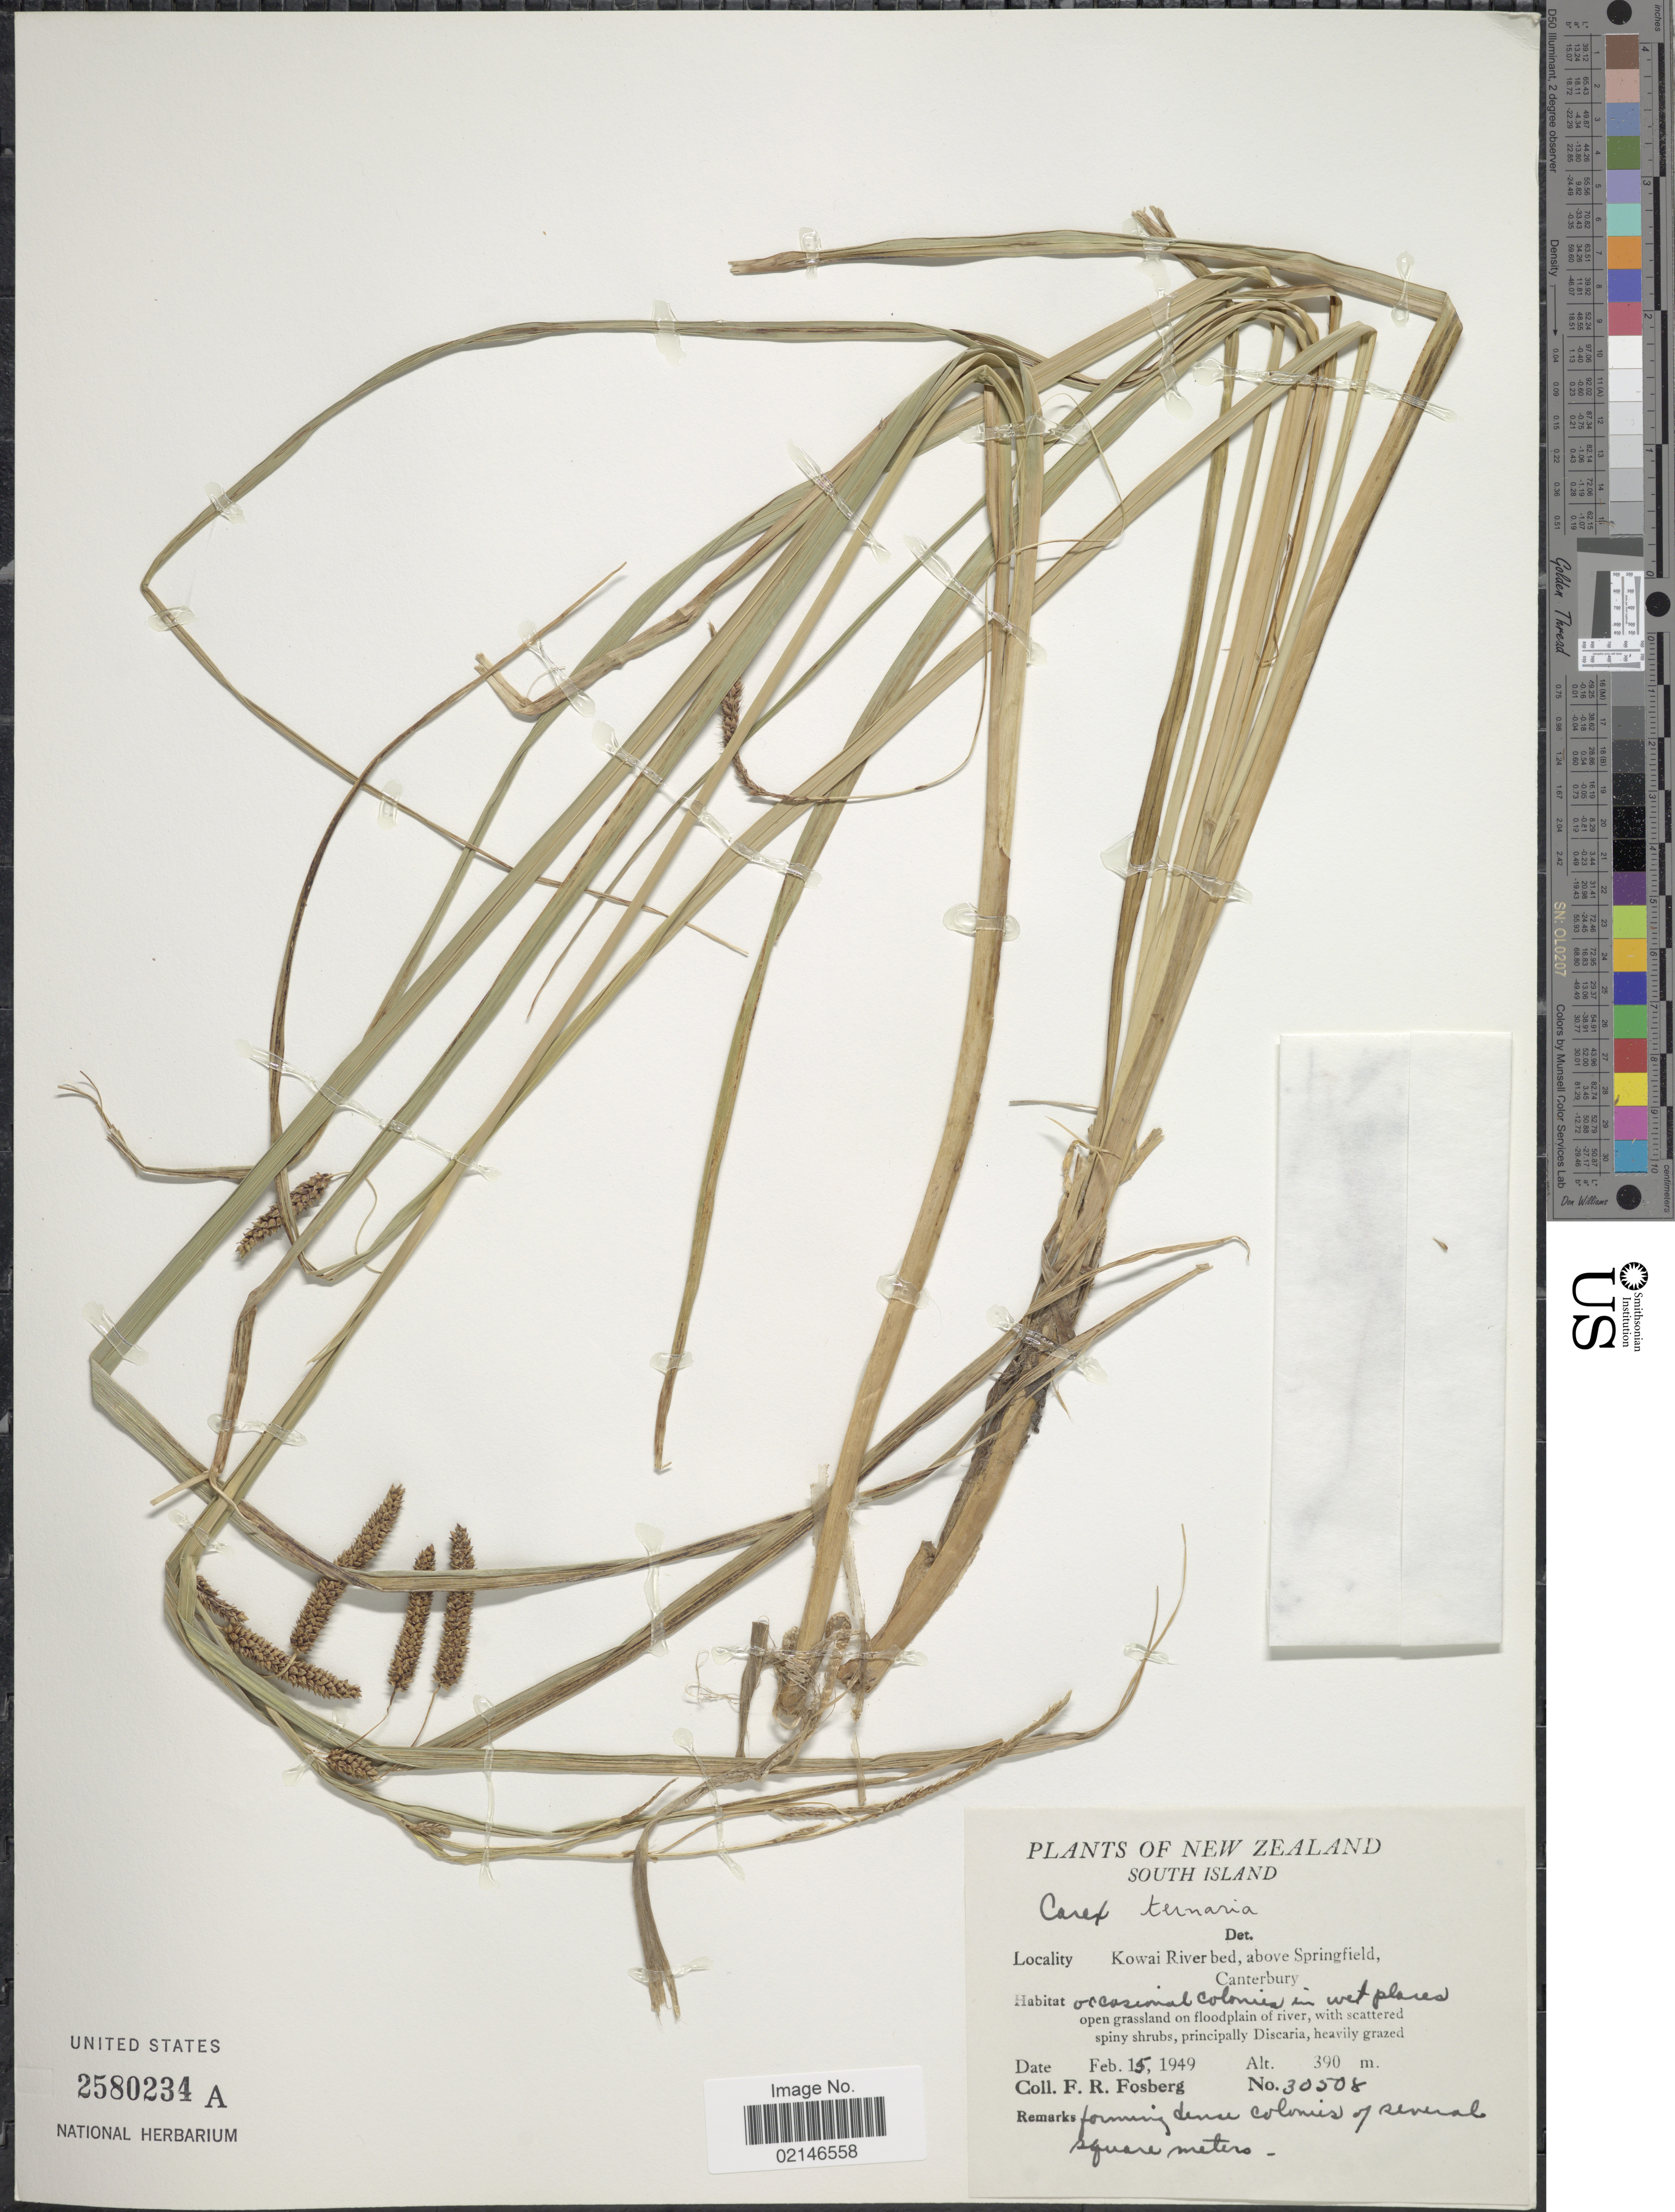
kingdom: Plantae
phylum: Tracheophyta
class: Liliopsida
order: Poales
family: Cyperaceae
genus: Carex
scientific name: Carex geminata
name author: Schkuhr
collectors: F. R. Fosberg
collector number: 30508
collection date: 1949-02-15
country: New Zealand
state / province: Canterbury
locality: South Island, Kowai Riverbed, above Springfield, Canterbury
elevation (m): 390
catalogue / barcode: US 2580234A